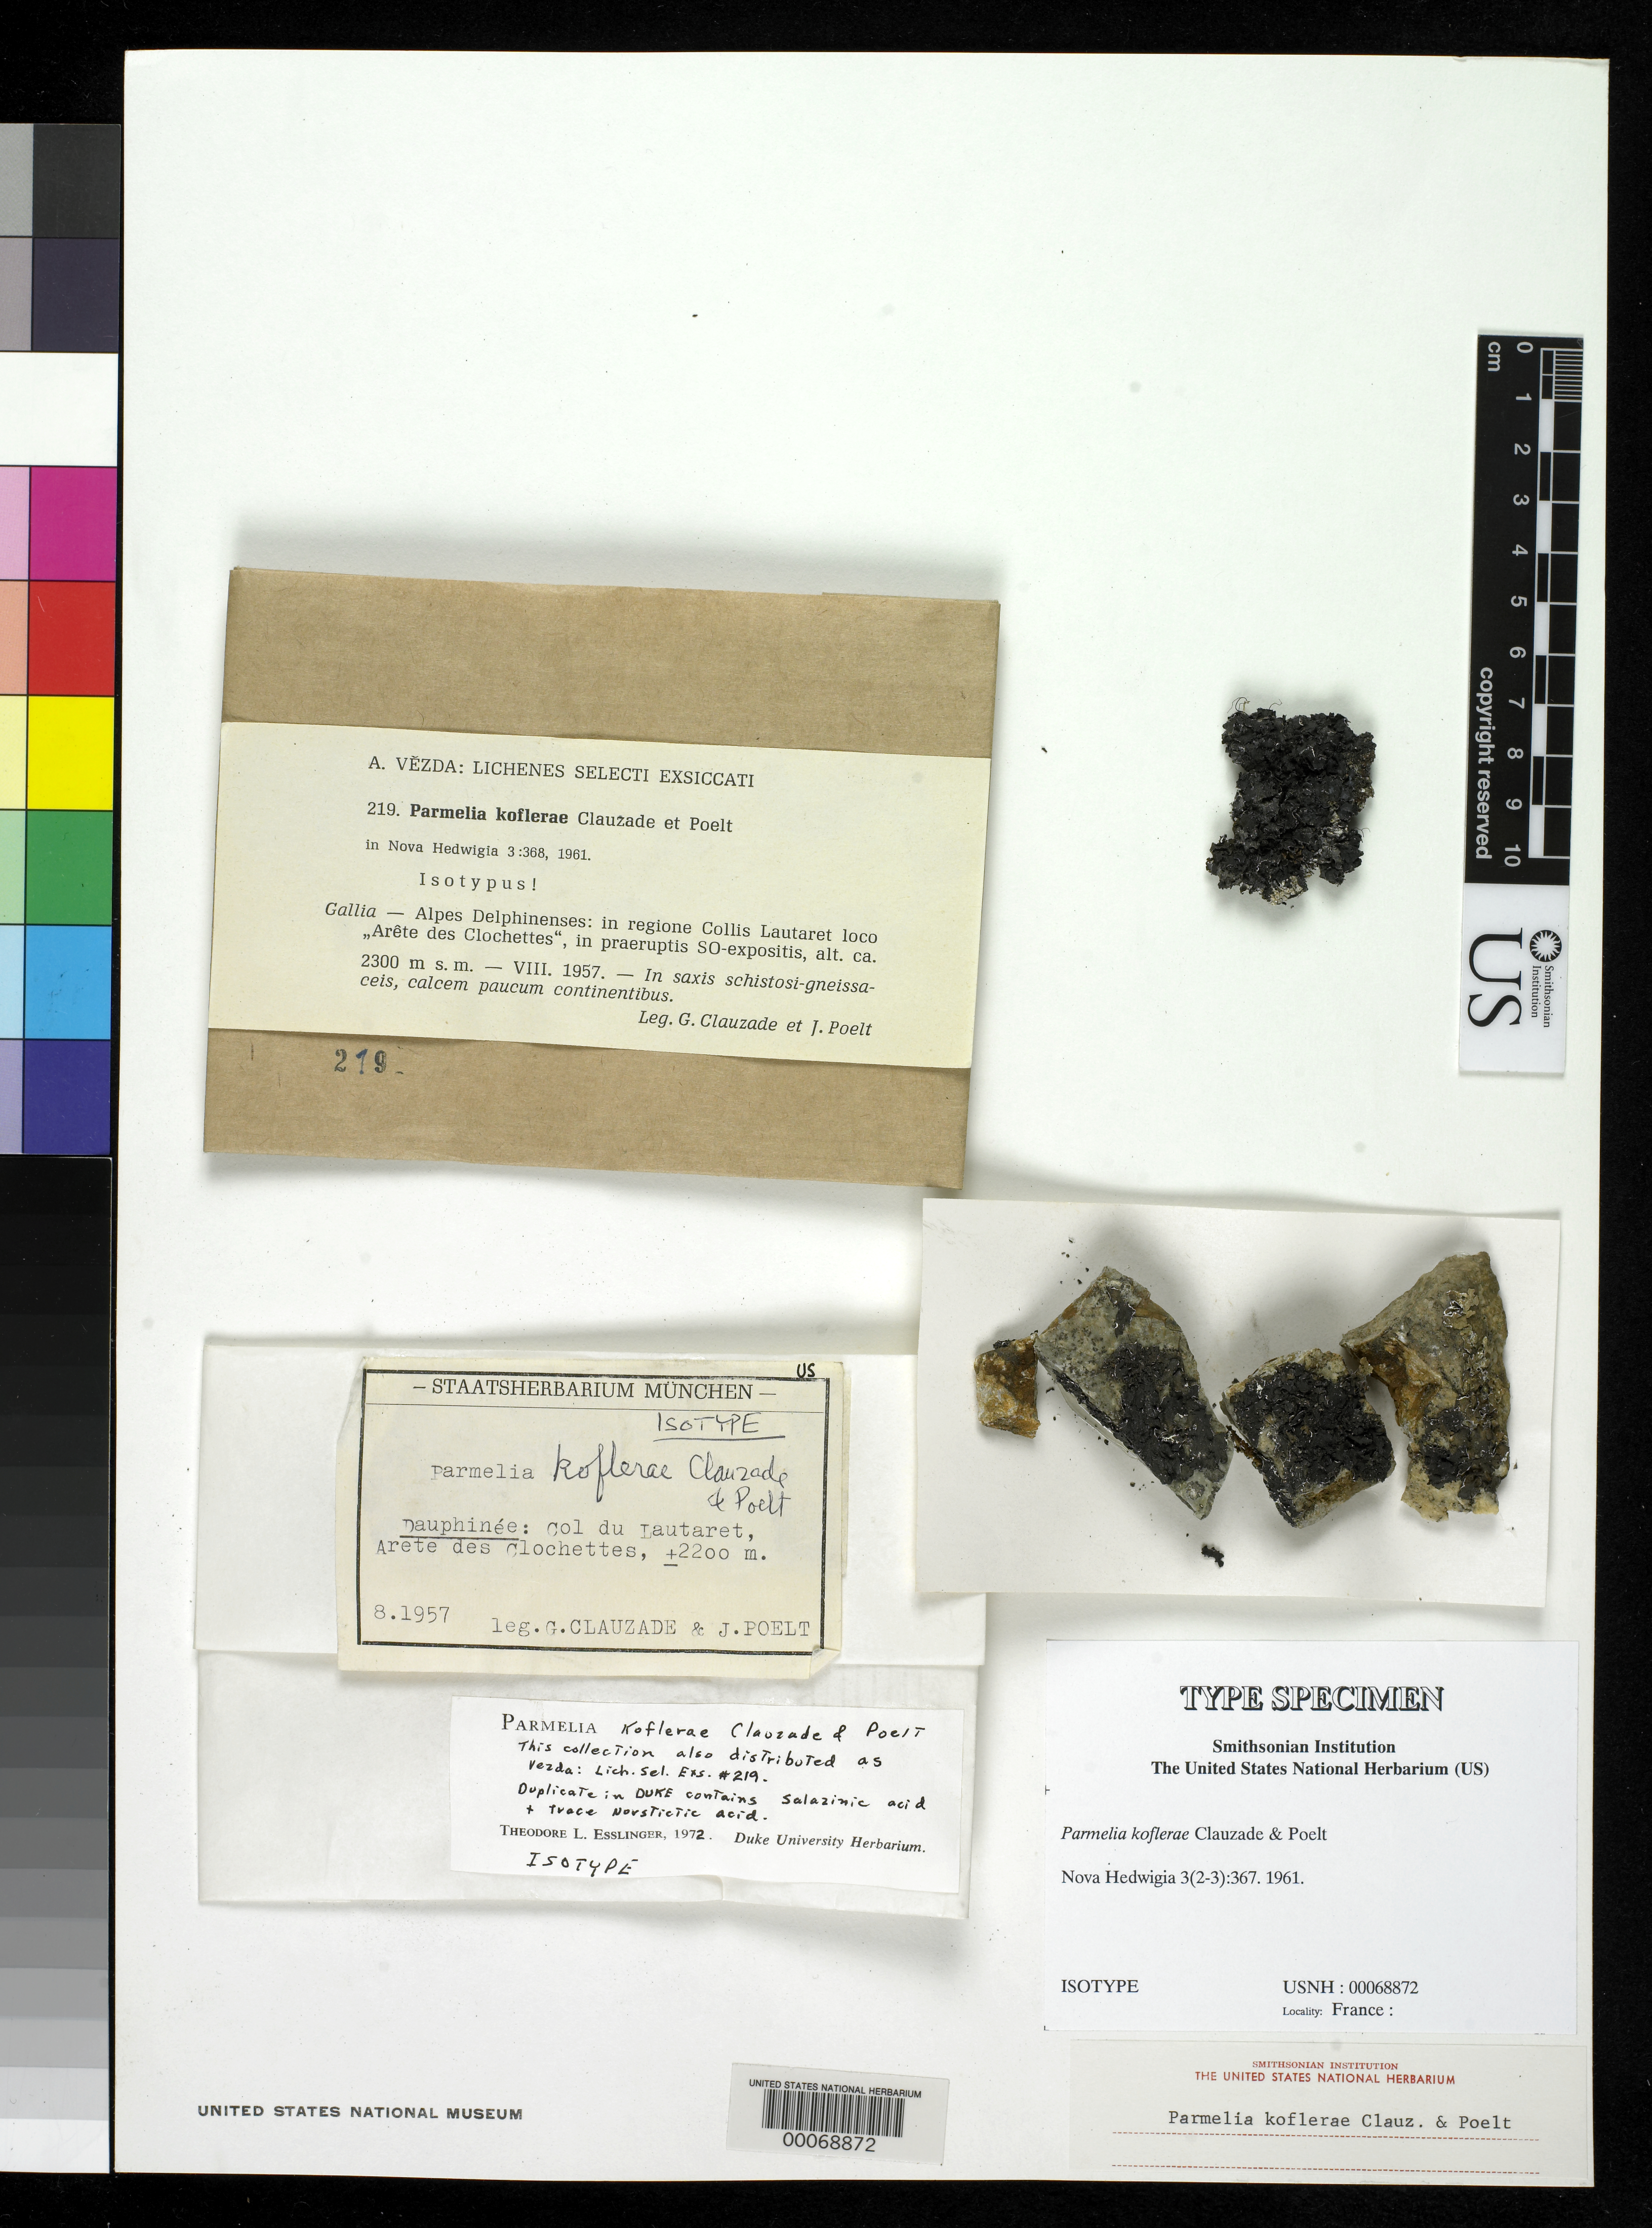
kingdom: Fungi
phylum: Ascomycota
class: Lecanoromycetes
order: Lecanorales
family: Parmeliaceae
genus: Parmelia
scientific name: Parmelia koflerae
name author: Clauzade & Poelt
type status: Isotype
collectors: G. Clauzade & P. Poelt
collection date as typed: Aug 1957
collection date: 1957-08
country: France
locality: Col du Lautaret, Arete des Clochettes.